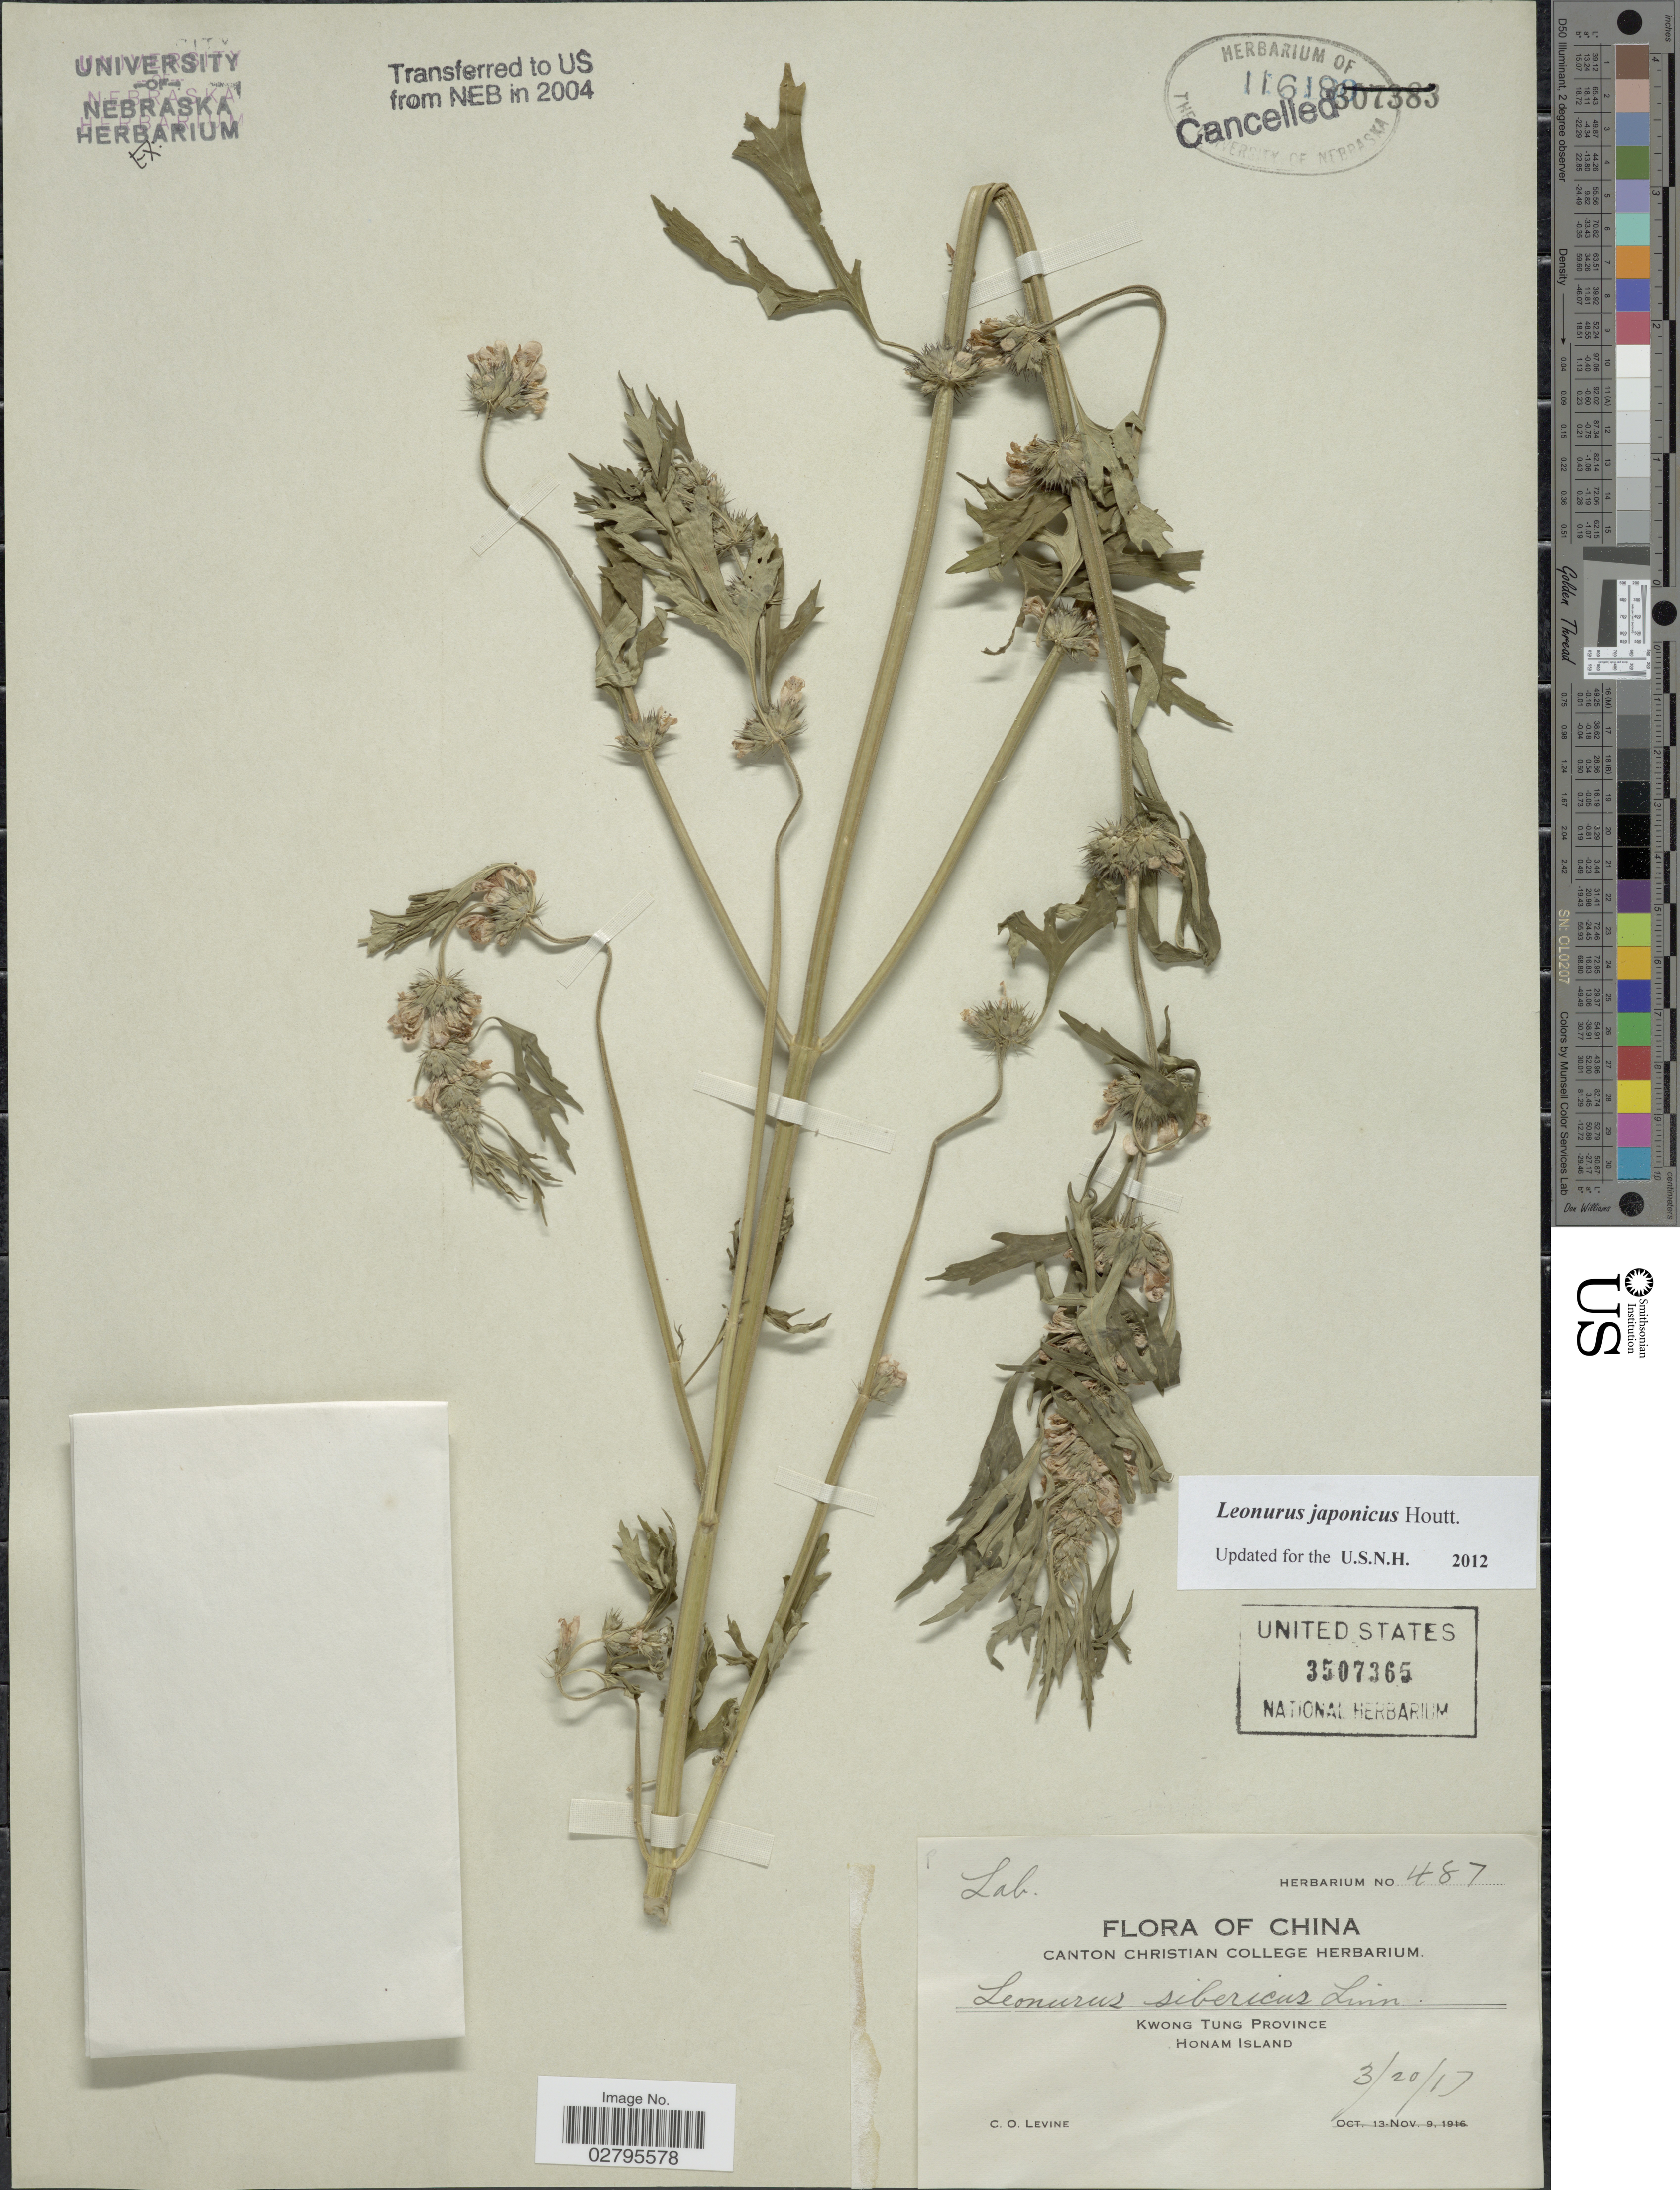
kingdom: Plantae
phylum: Tracheophyta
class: Magnoliopsida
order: Lamiales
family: Lamiaceae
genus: Leonurus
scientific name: Leonurus japonicus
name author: Houtt.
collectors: C. O. Levine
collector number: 487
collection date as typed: Transcribed d/m/y: 20/3/17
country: China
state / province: Guangdong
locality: Kwong Tung Province. Honam Island.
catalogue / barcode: US 3507365